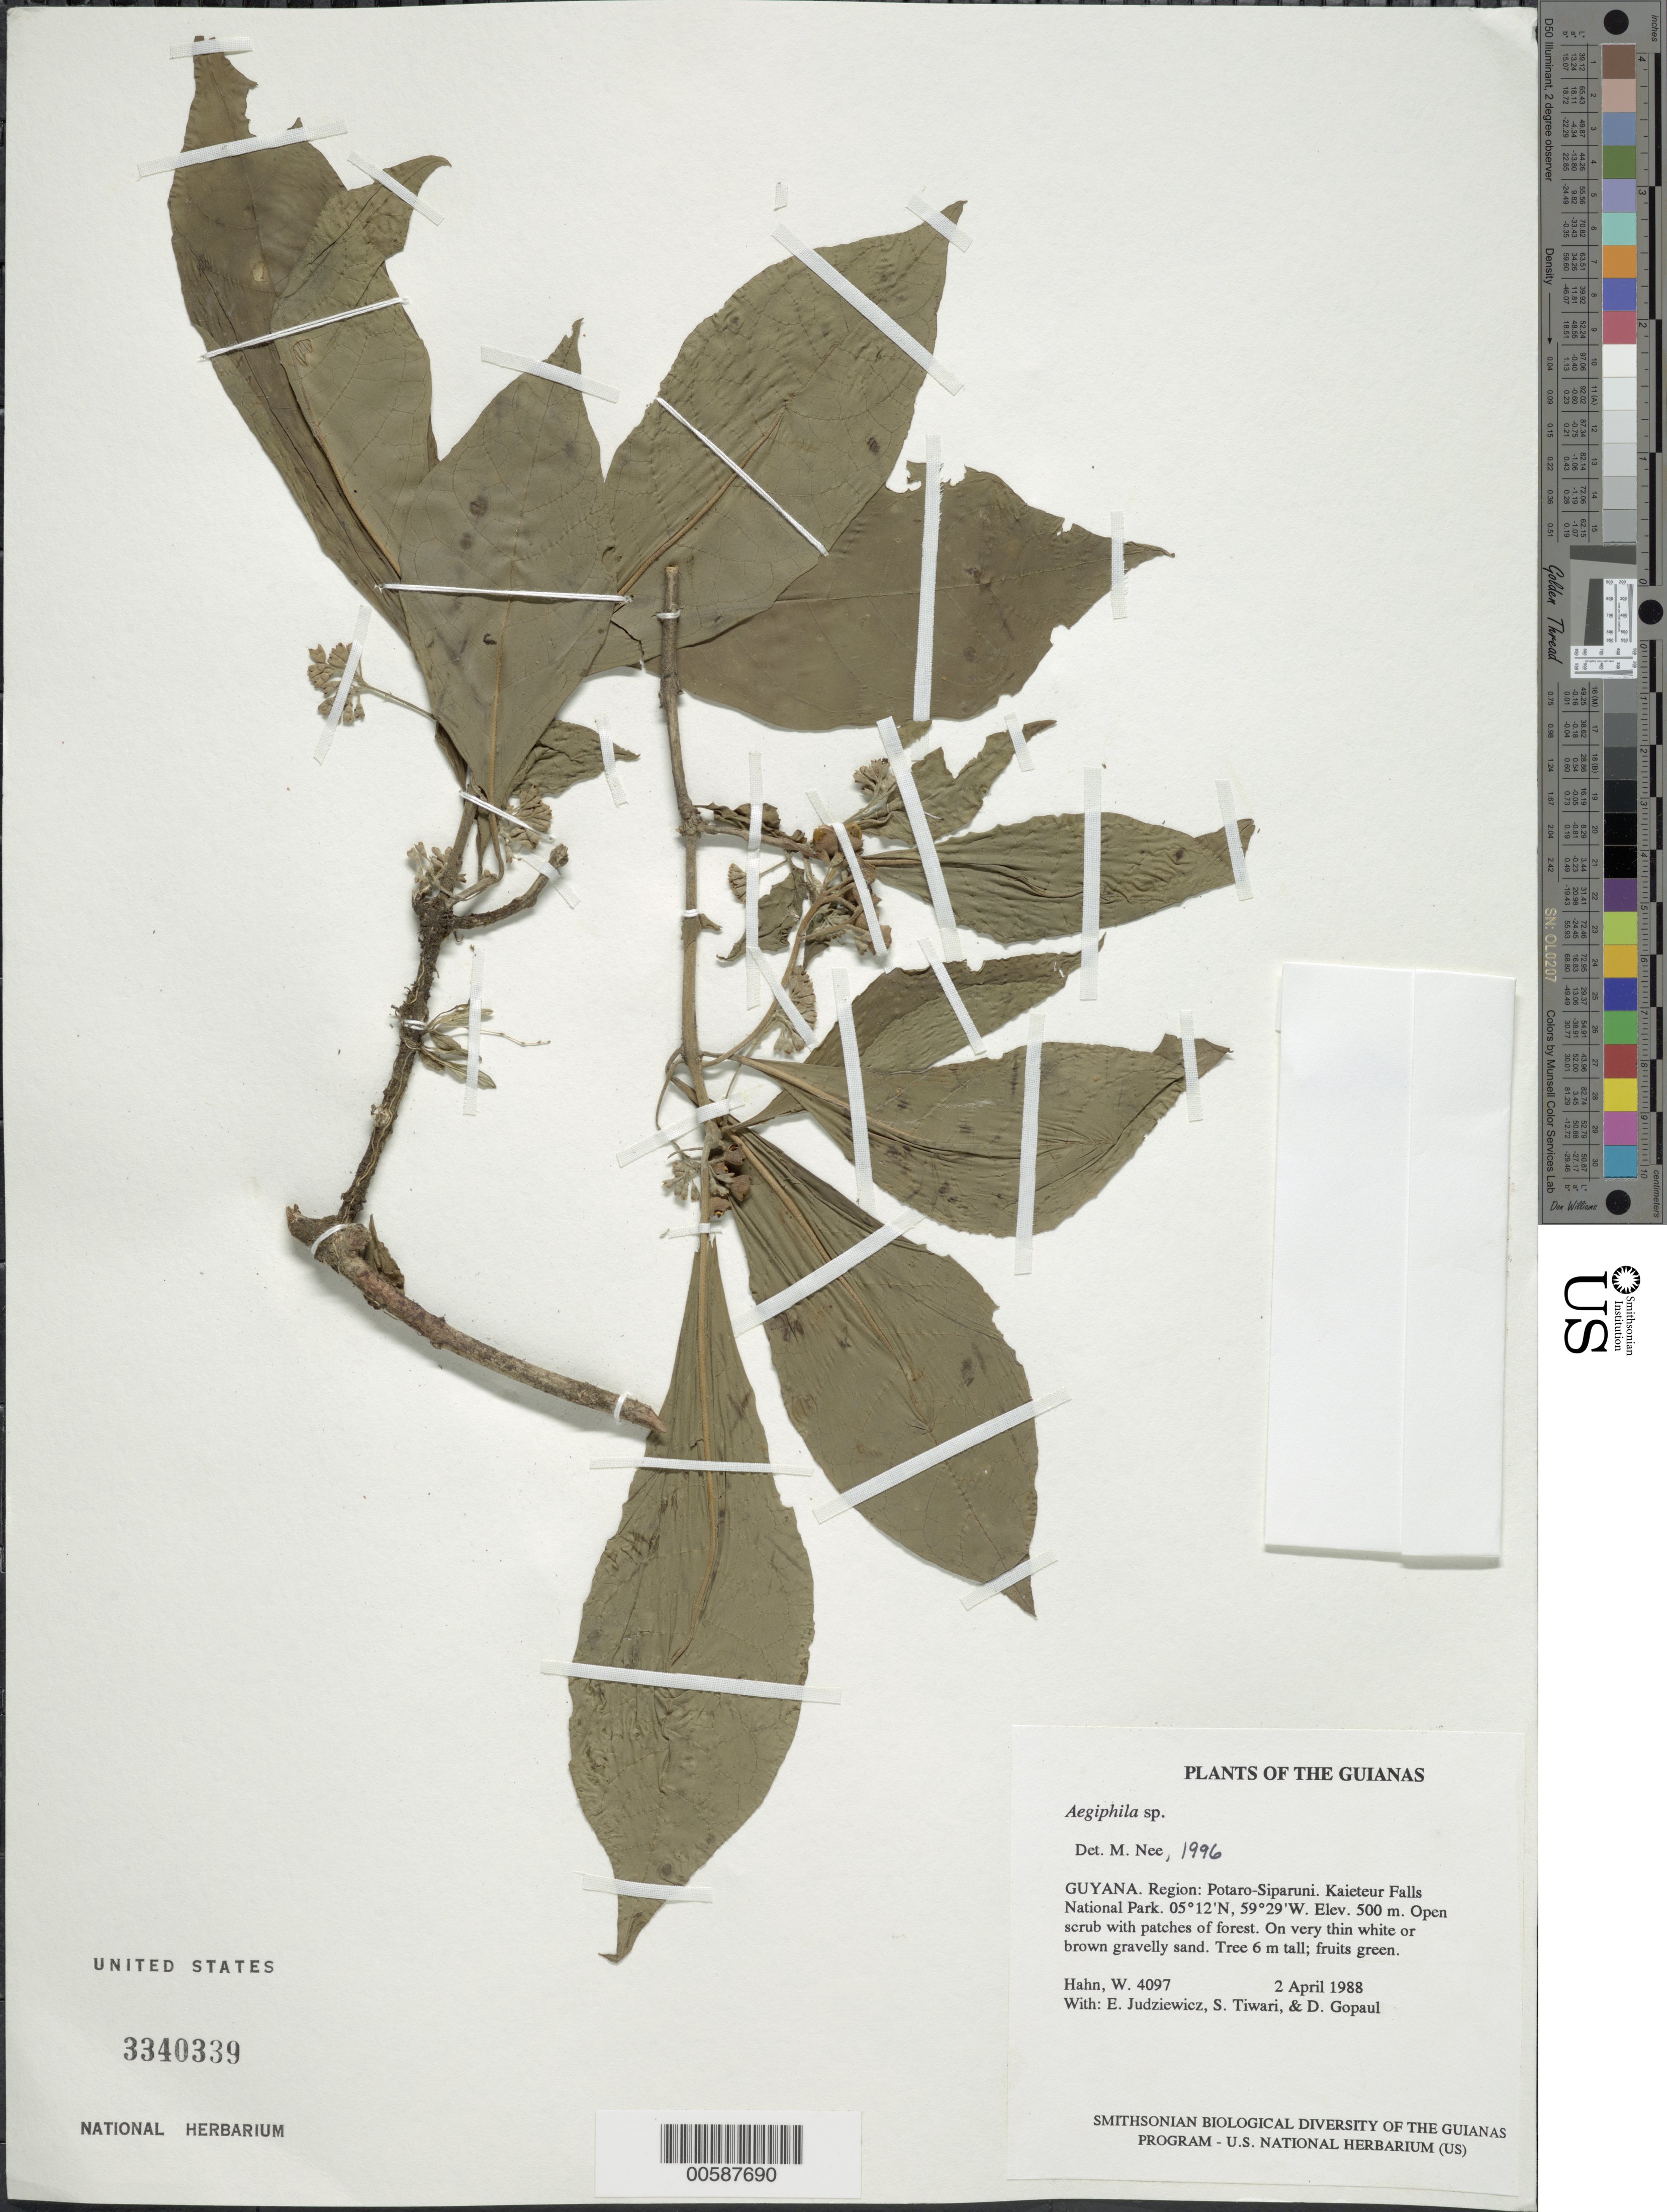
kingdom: Plantae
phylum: Tracheophyta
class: Magnoliopsida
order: Lamiales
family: Lamiaceae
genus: Aegiphila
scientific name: Aegiphila integrifolia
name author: (Jacq.) B.D. Jacks.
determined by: Liesner, R. L.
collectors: W. Hahn, E. J. Judziewicz, S. Tiwari & D. Gopaul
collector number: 4097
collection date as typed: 2 April 1988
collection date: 1988-04-02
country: Guyana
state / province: Potaro-Siparuni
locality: Kaieteur Falls National Park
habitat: Open scrub with patches of forest. On very thin white or brown gravelly sand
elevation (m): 500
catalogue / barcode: US 3340339